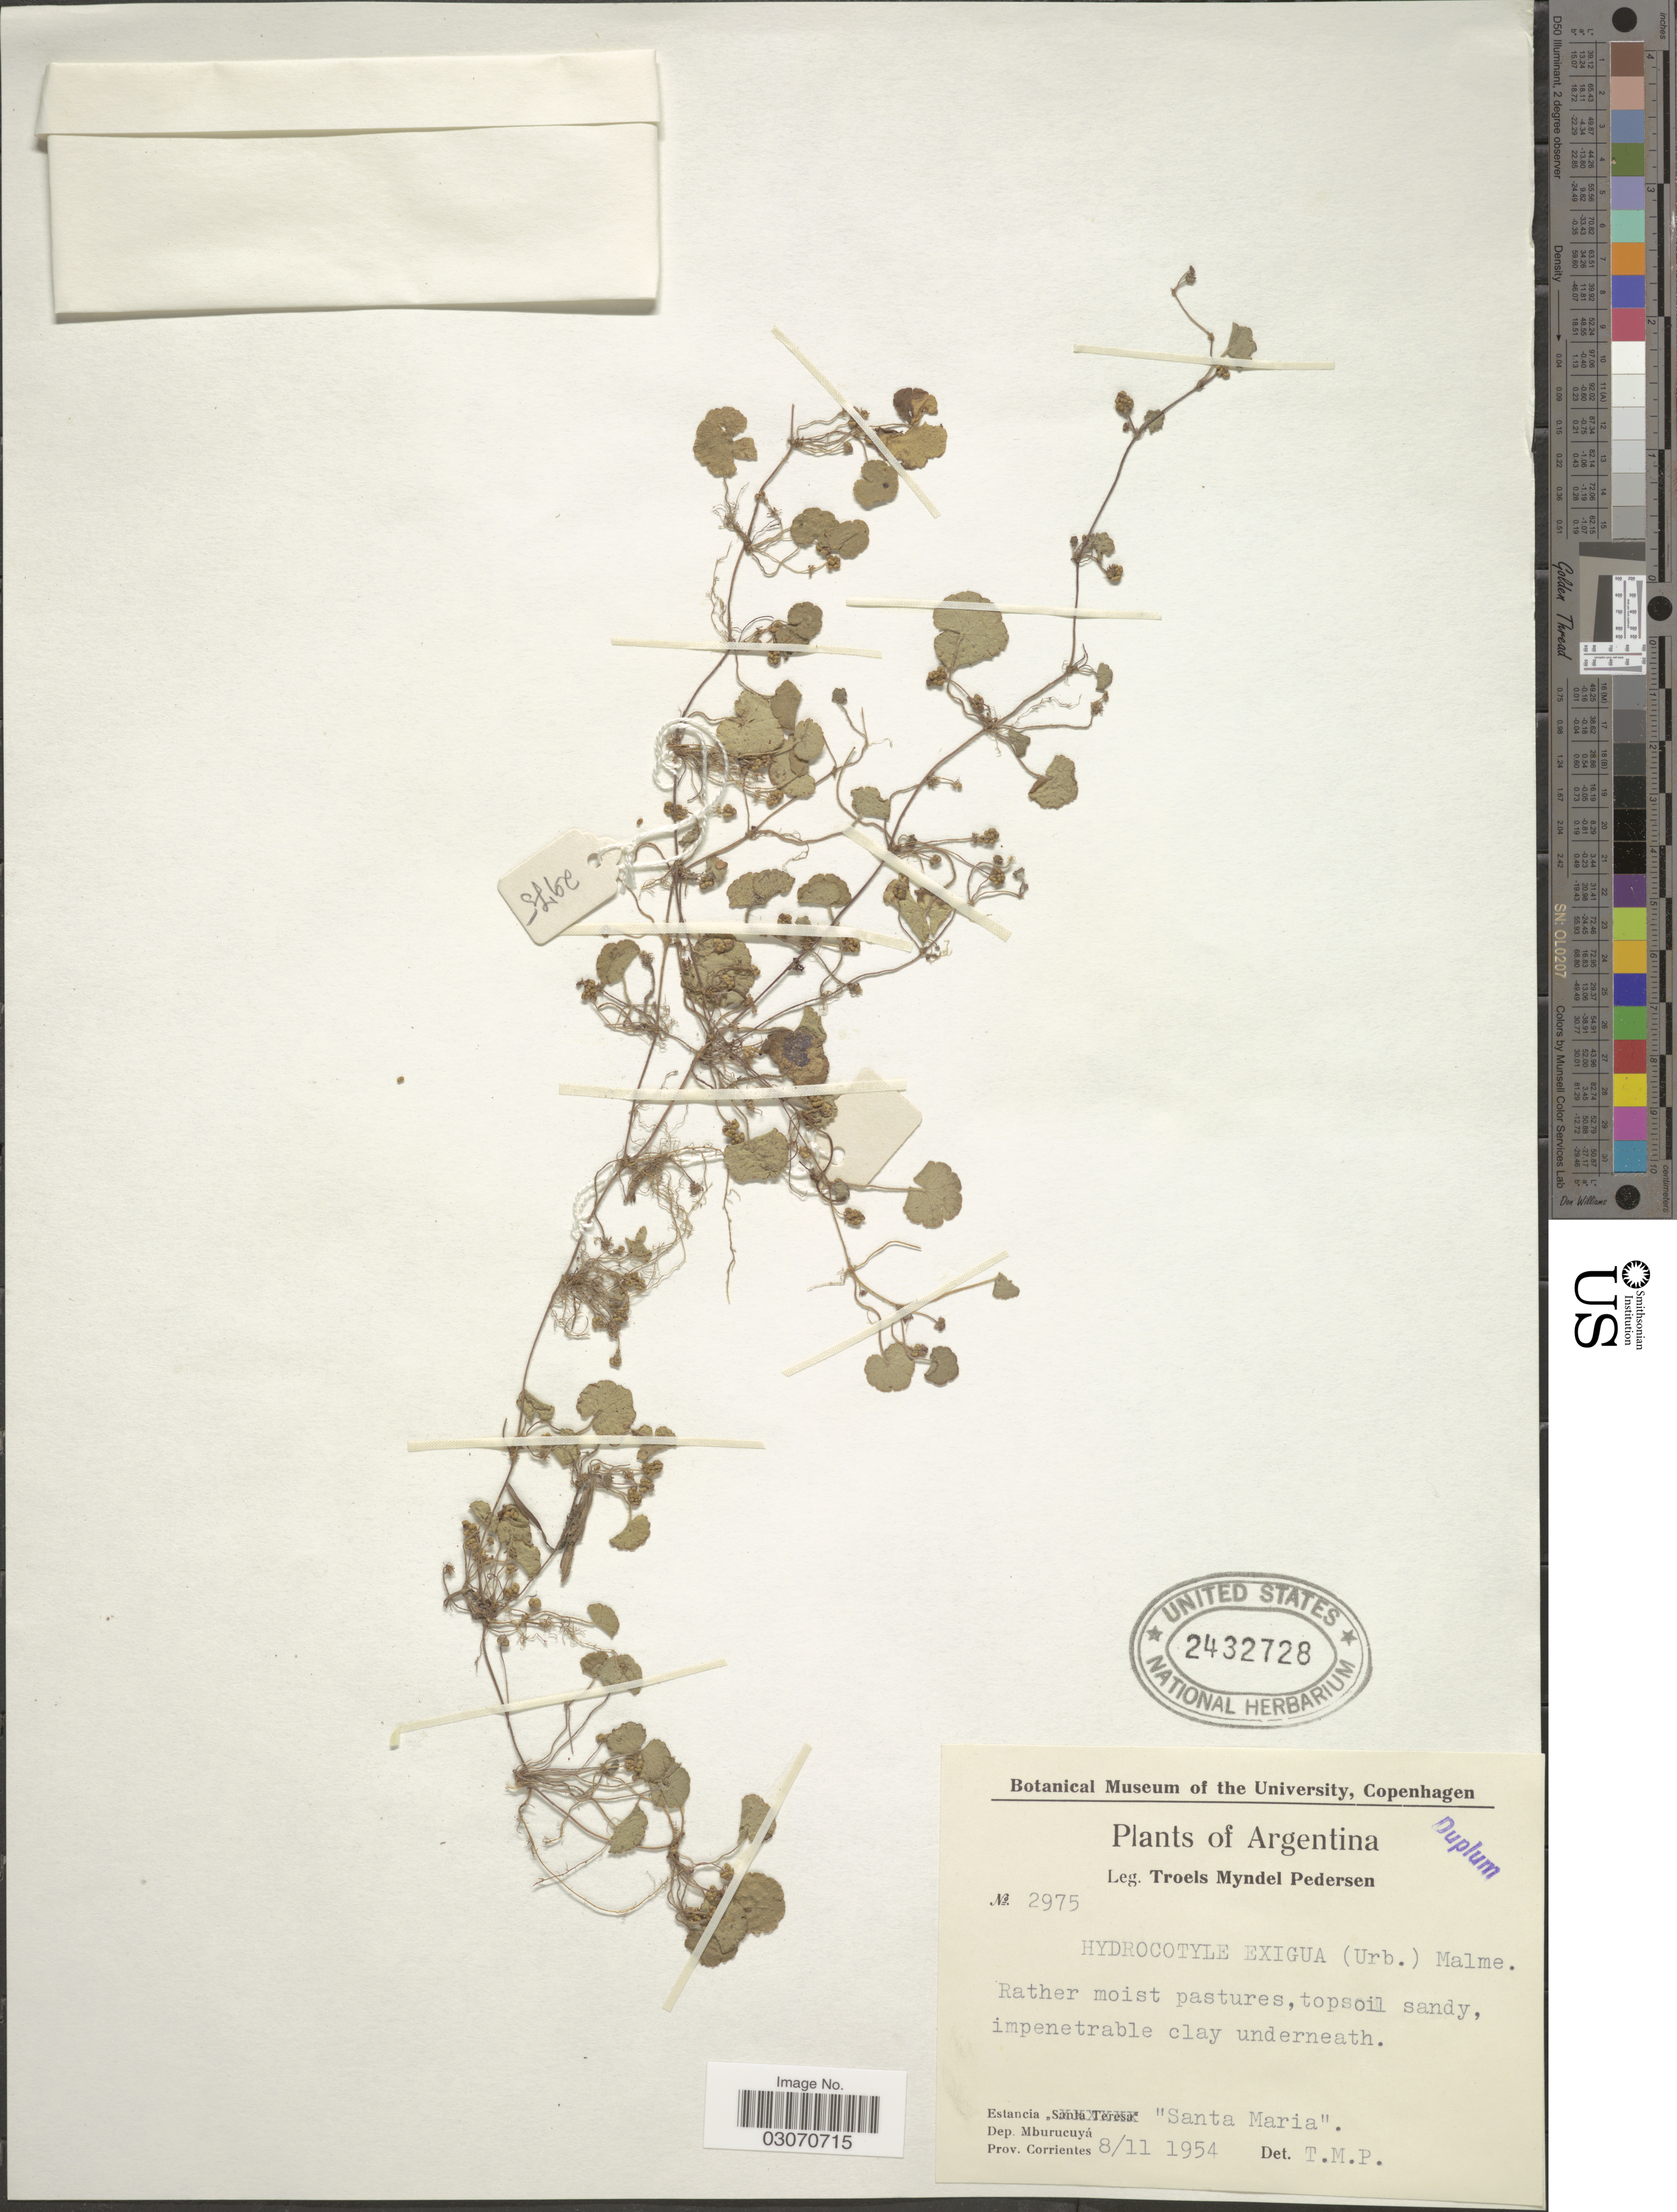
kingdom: Plantae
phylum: Tracheophyta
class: Magnoliopsida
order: Apiales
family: Araliaceae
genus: Hydrocotyle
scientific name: Hydrocotyle exigua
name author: Malme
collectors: T. Pederson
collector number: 2975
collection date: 1954-11-08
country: Argentina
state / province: Corrientes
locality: Estancia "Santa Maria". Dep. Mburucuyá, Prov. Corrientes.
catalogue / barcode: US 2432728